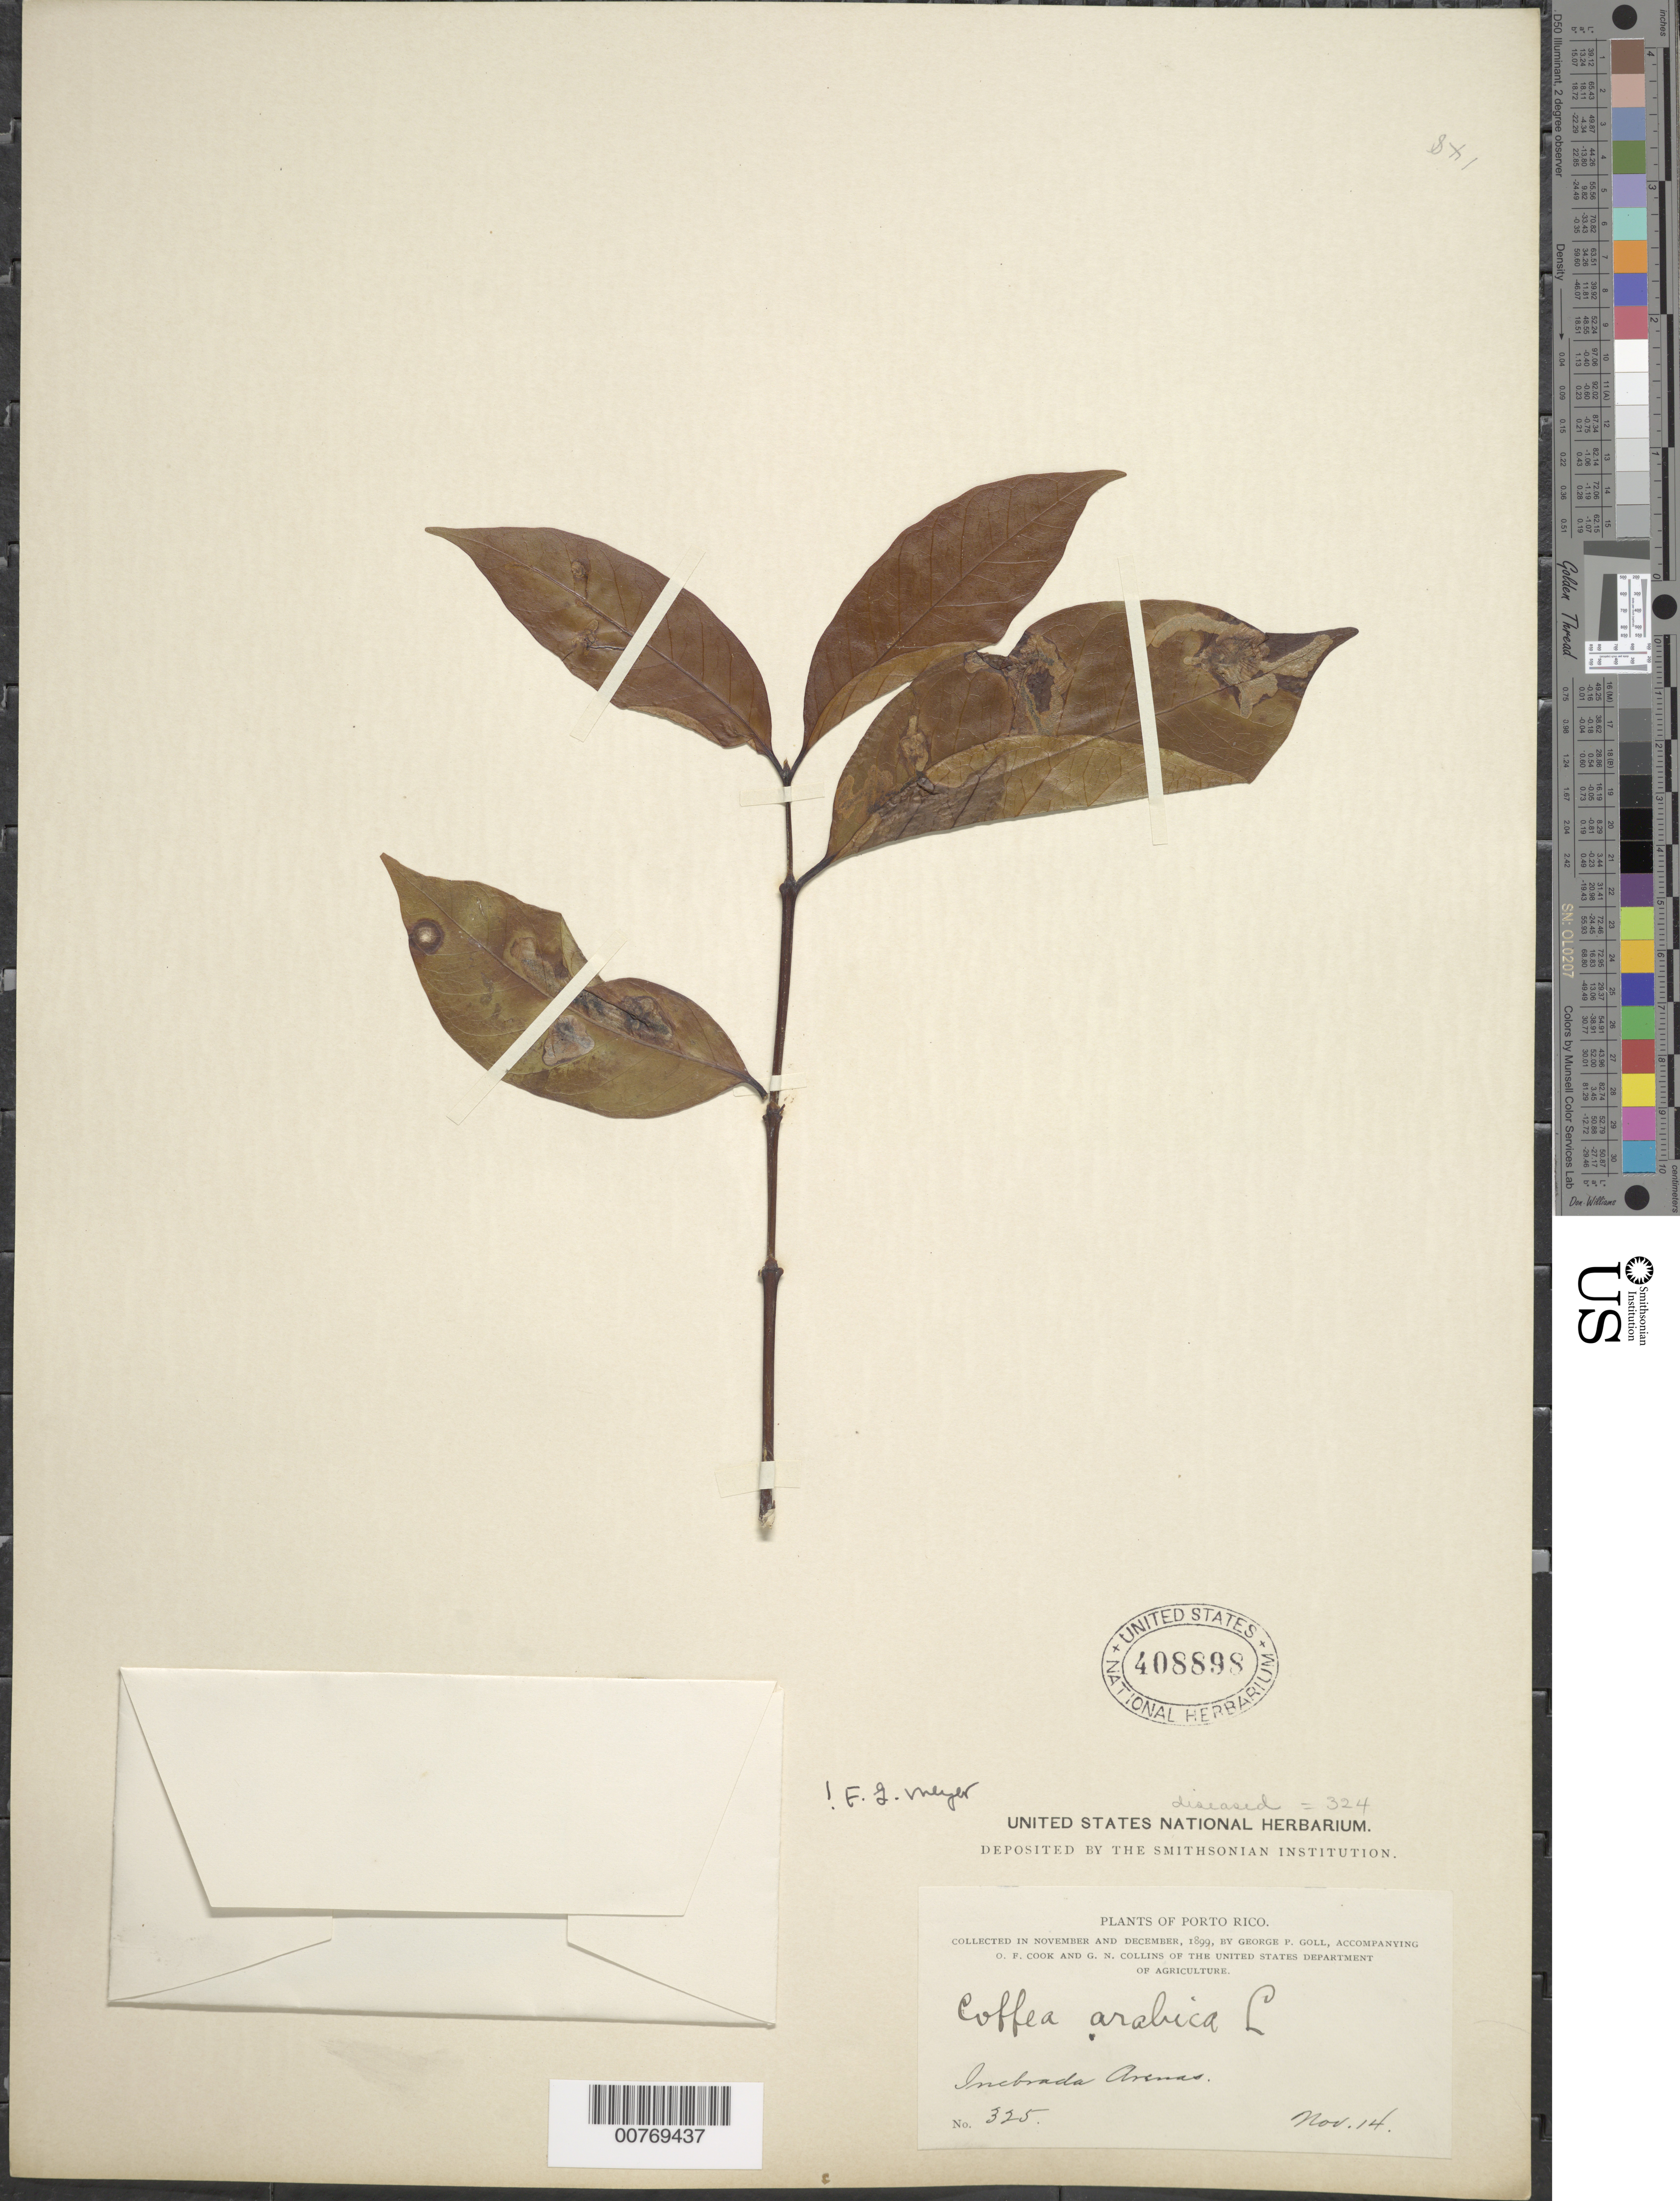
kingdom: Plantae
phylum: Tracheophyta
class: Magnoliopsida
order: Gentianales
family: Rubiaceae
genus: Coffea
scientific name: Coffea arabica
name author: L.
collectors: G. Goll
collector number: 325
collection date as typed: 14 Nov 1899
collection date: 1899-11-14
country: Puerto Rico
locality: Quebrada Arenas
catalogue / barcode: US 408898